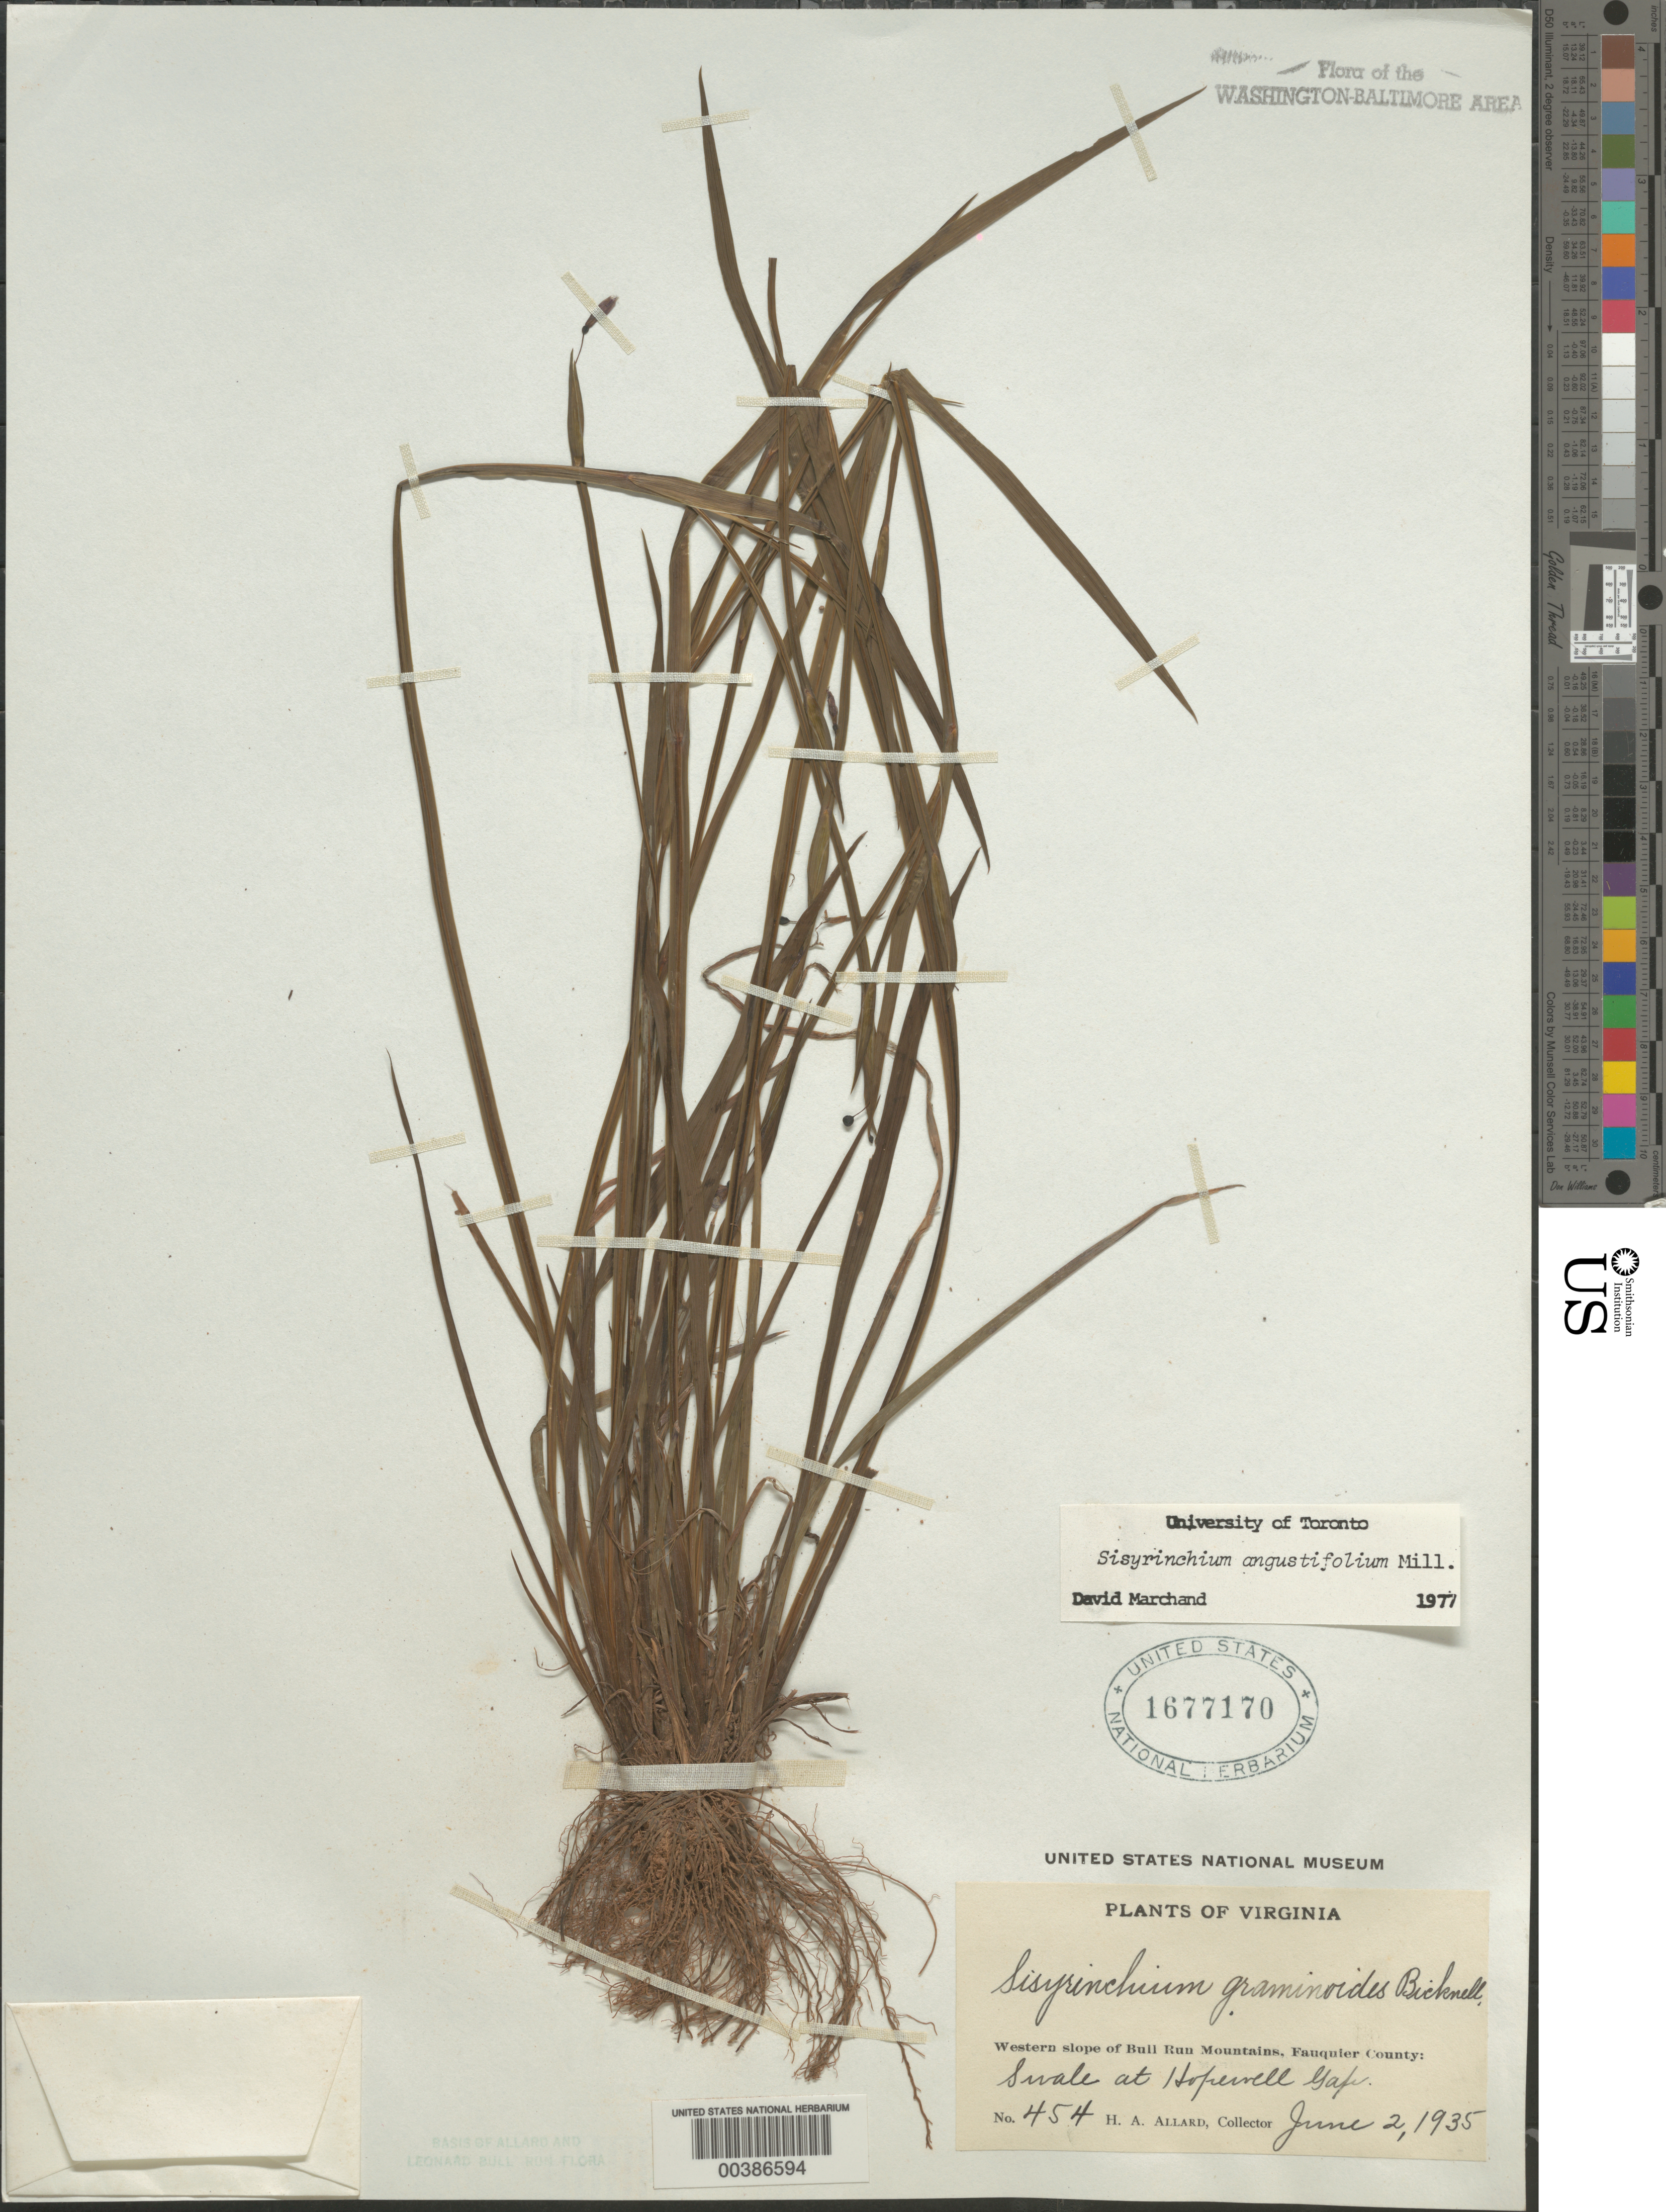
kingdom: Plantae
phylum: Tracheophyta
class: Liliopsida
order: Asparagales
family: Iridaceae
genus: Sisyrinchium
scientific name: Sisyrinchium angustifolium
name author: Mill.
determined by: Marchand, D.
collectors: H. A. Allard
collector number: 454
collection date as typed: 02 Jun 1935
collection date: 1935-06-02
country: United States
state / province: Virginia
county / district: Fauquier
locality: Hopewell Gap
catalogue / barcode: US 1677170